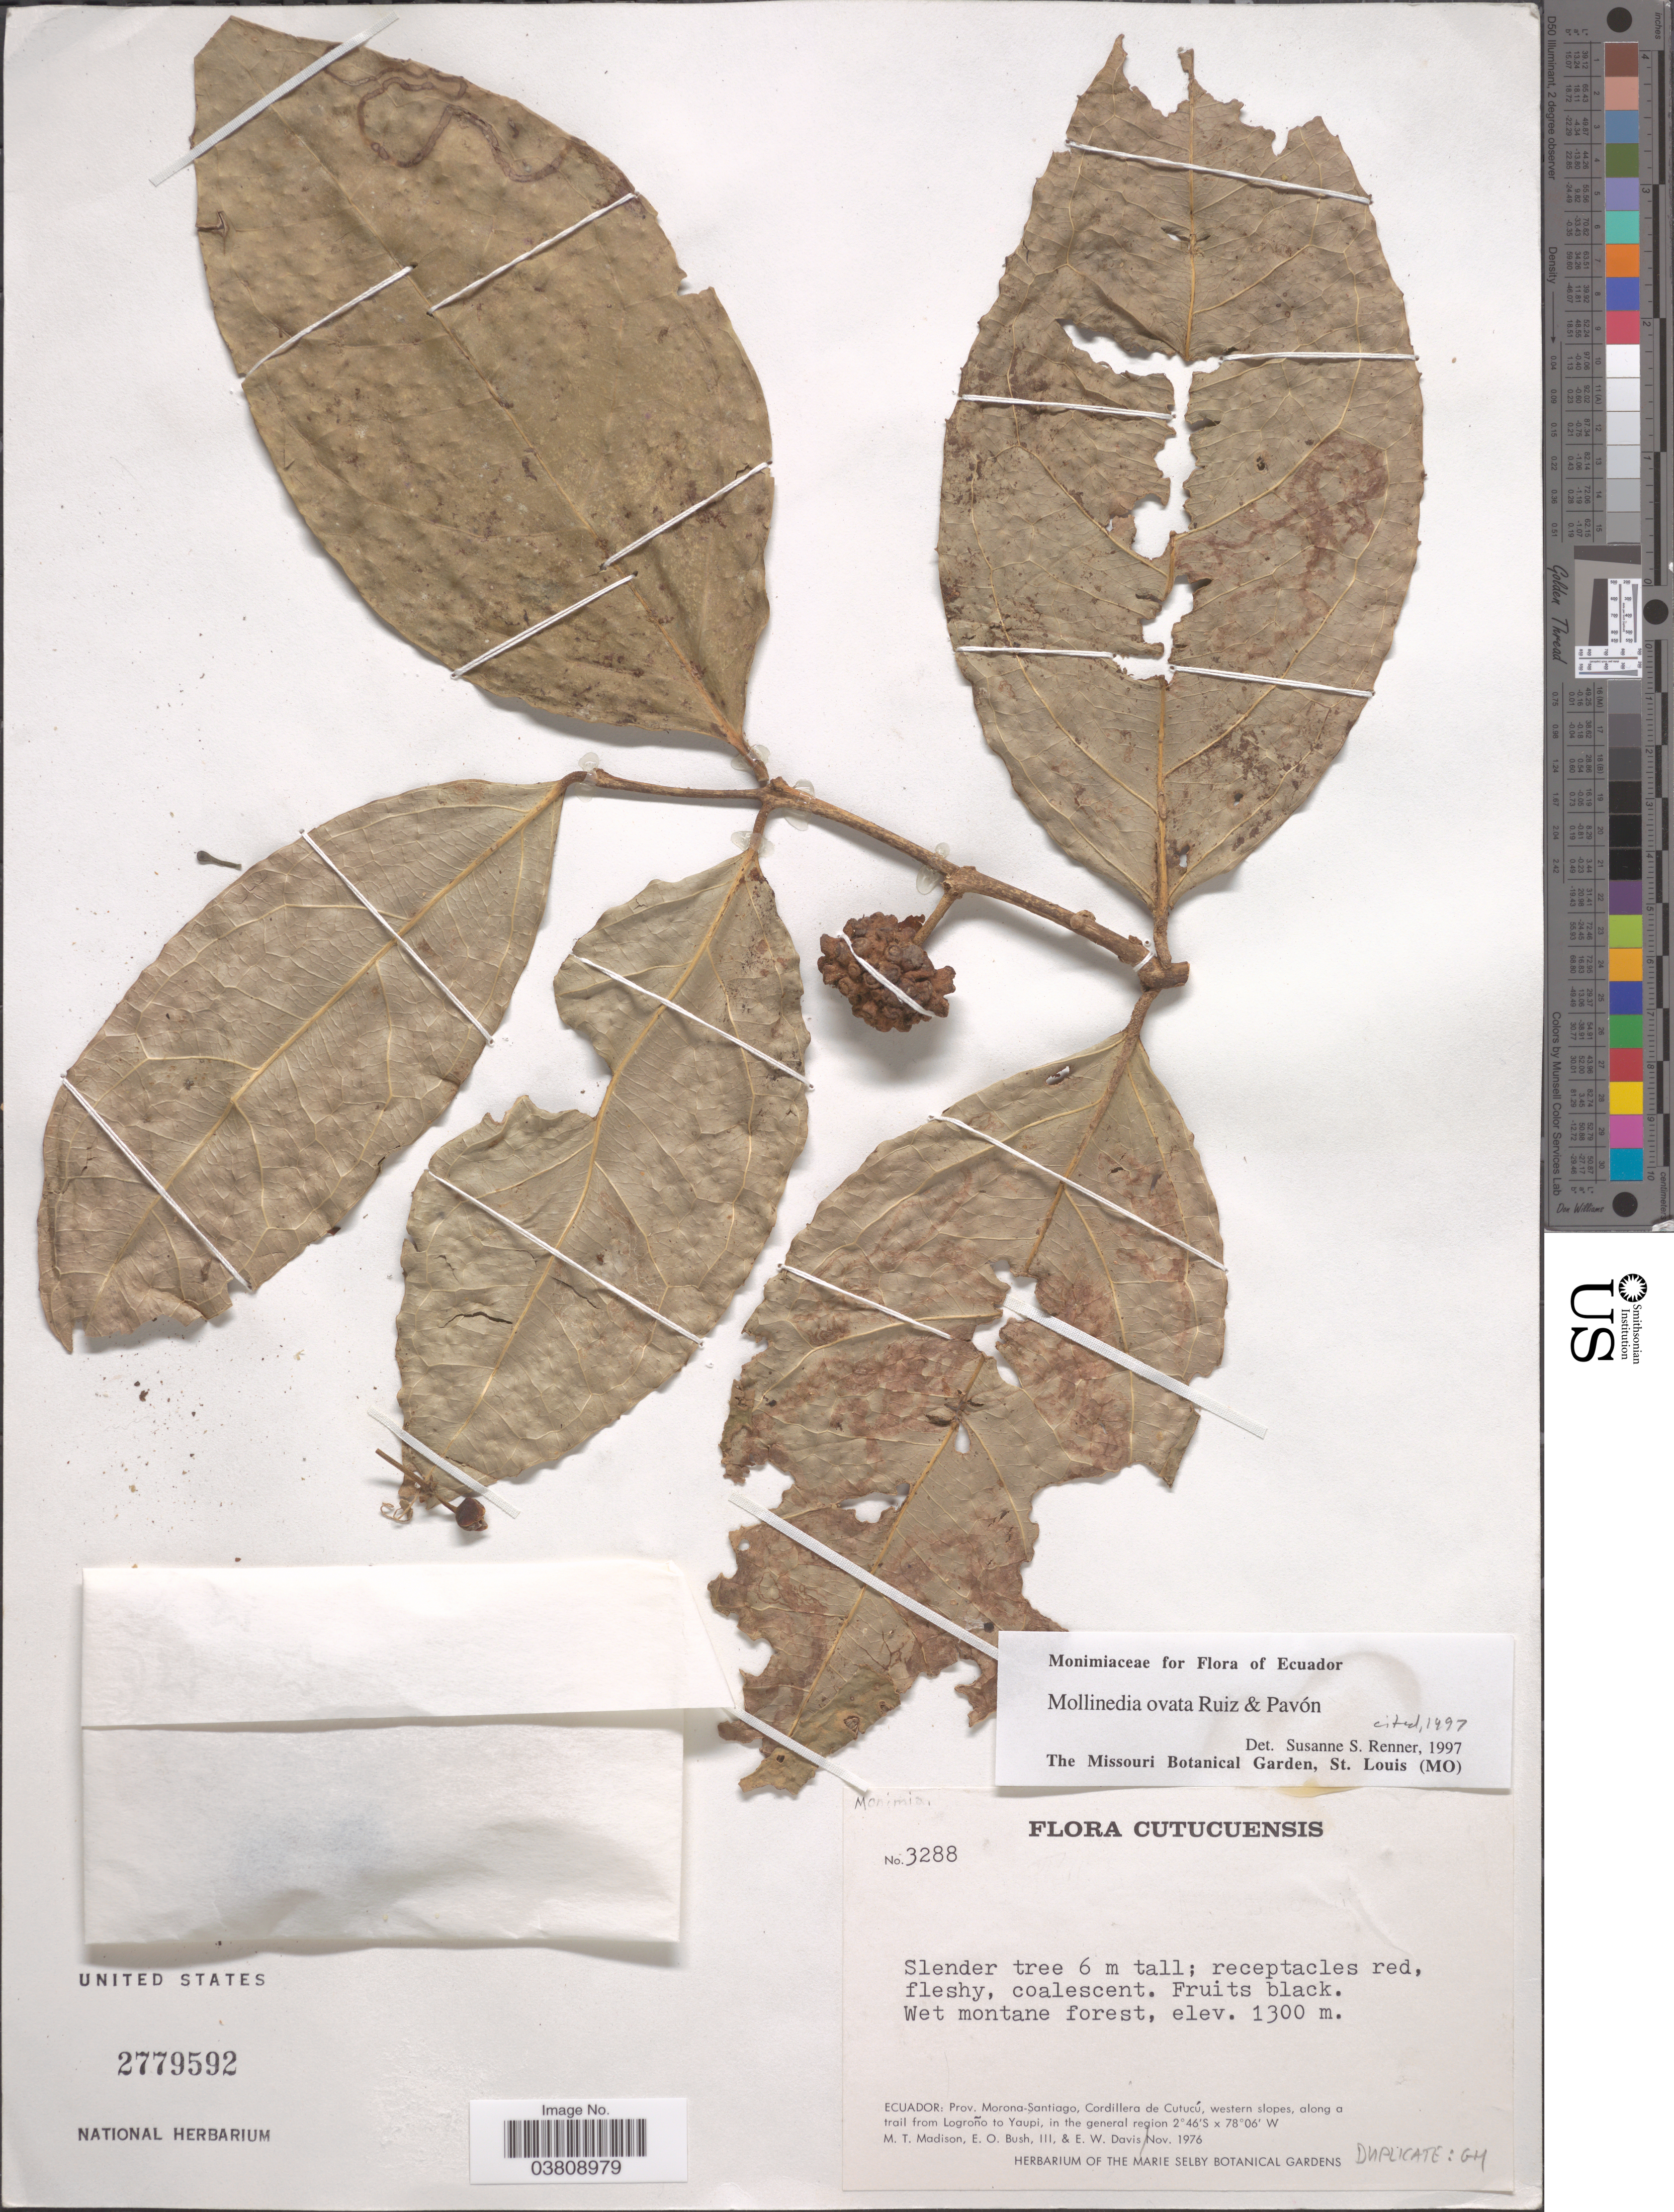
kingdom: Plantae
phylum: Tracheophyta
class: Magnoliopsida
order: Laurales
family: Monimiaceae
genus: Mollinedia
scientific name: Mollinedia ovata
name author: Ruiz & Pav.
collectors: M. T. Madison, E. O. Bush & E. W. Davis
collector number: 3288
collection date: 1976-11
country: Ecuador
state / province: Morona-Santiago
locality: Cutucuensis. Cordillera de Cutucú, western slopes, along a trail from Logroño to Yaupi, in the general region.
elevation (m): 1300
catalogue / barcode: US 2779592